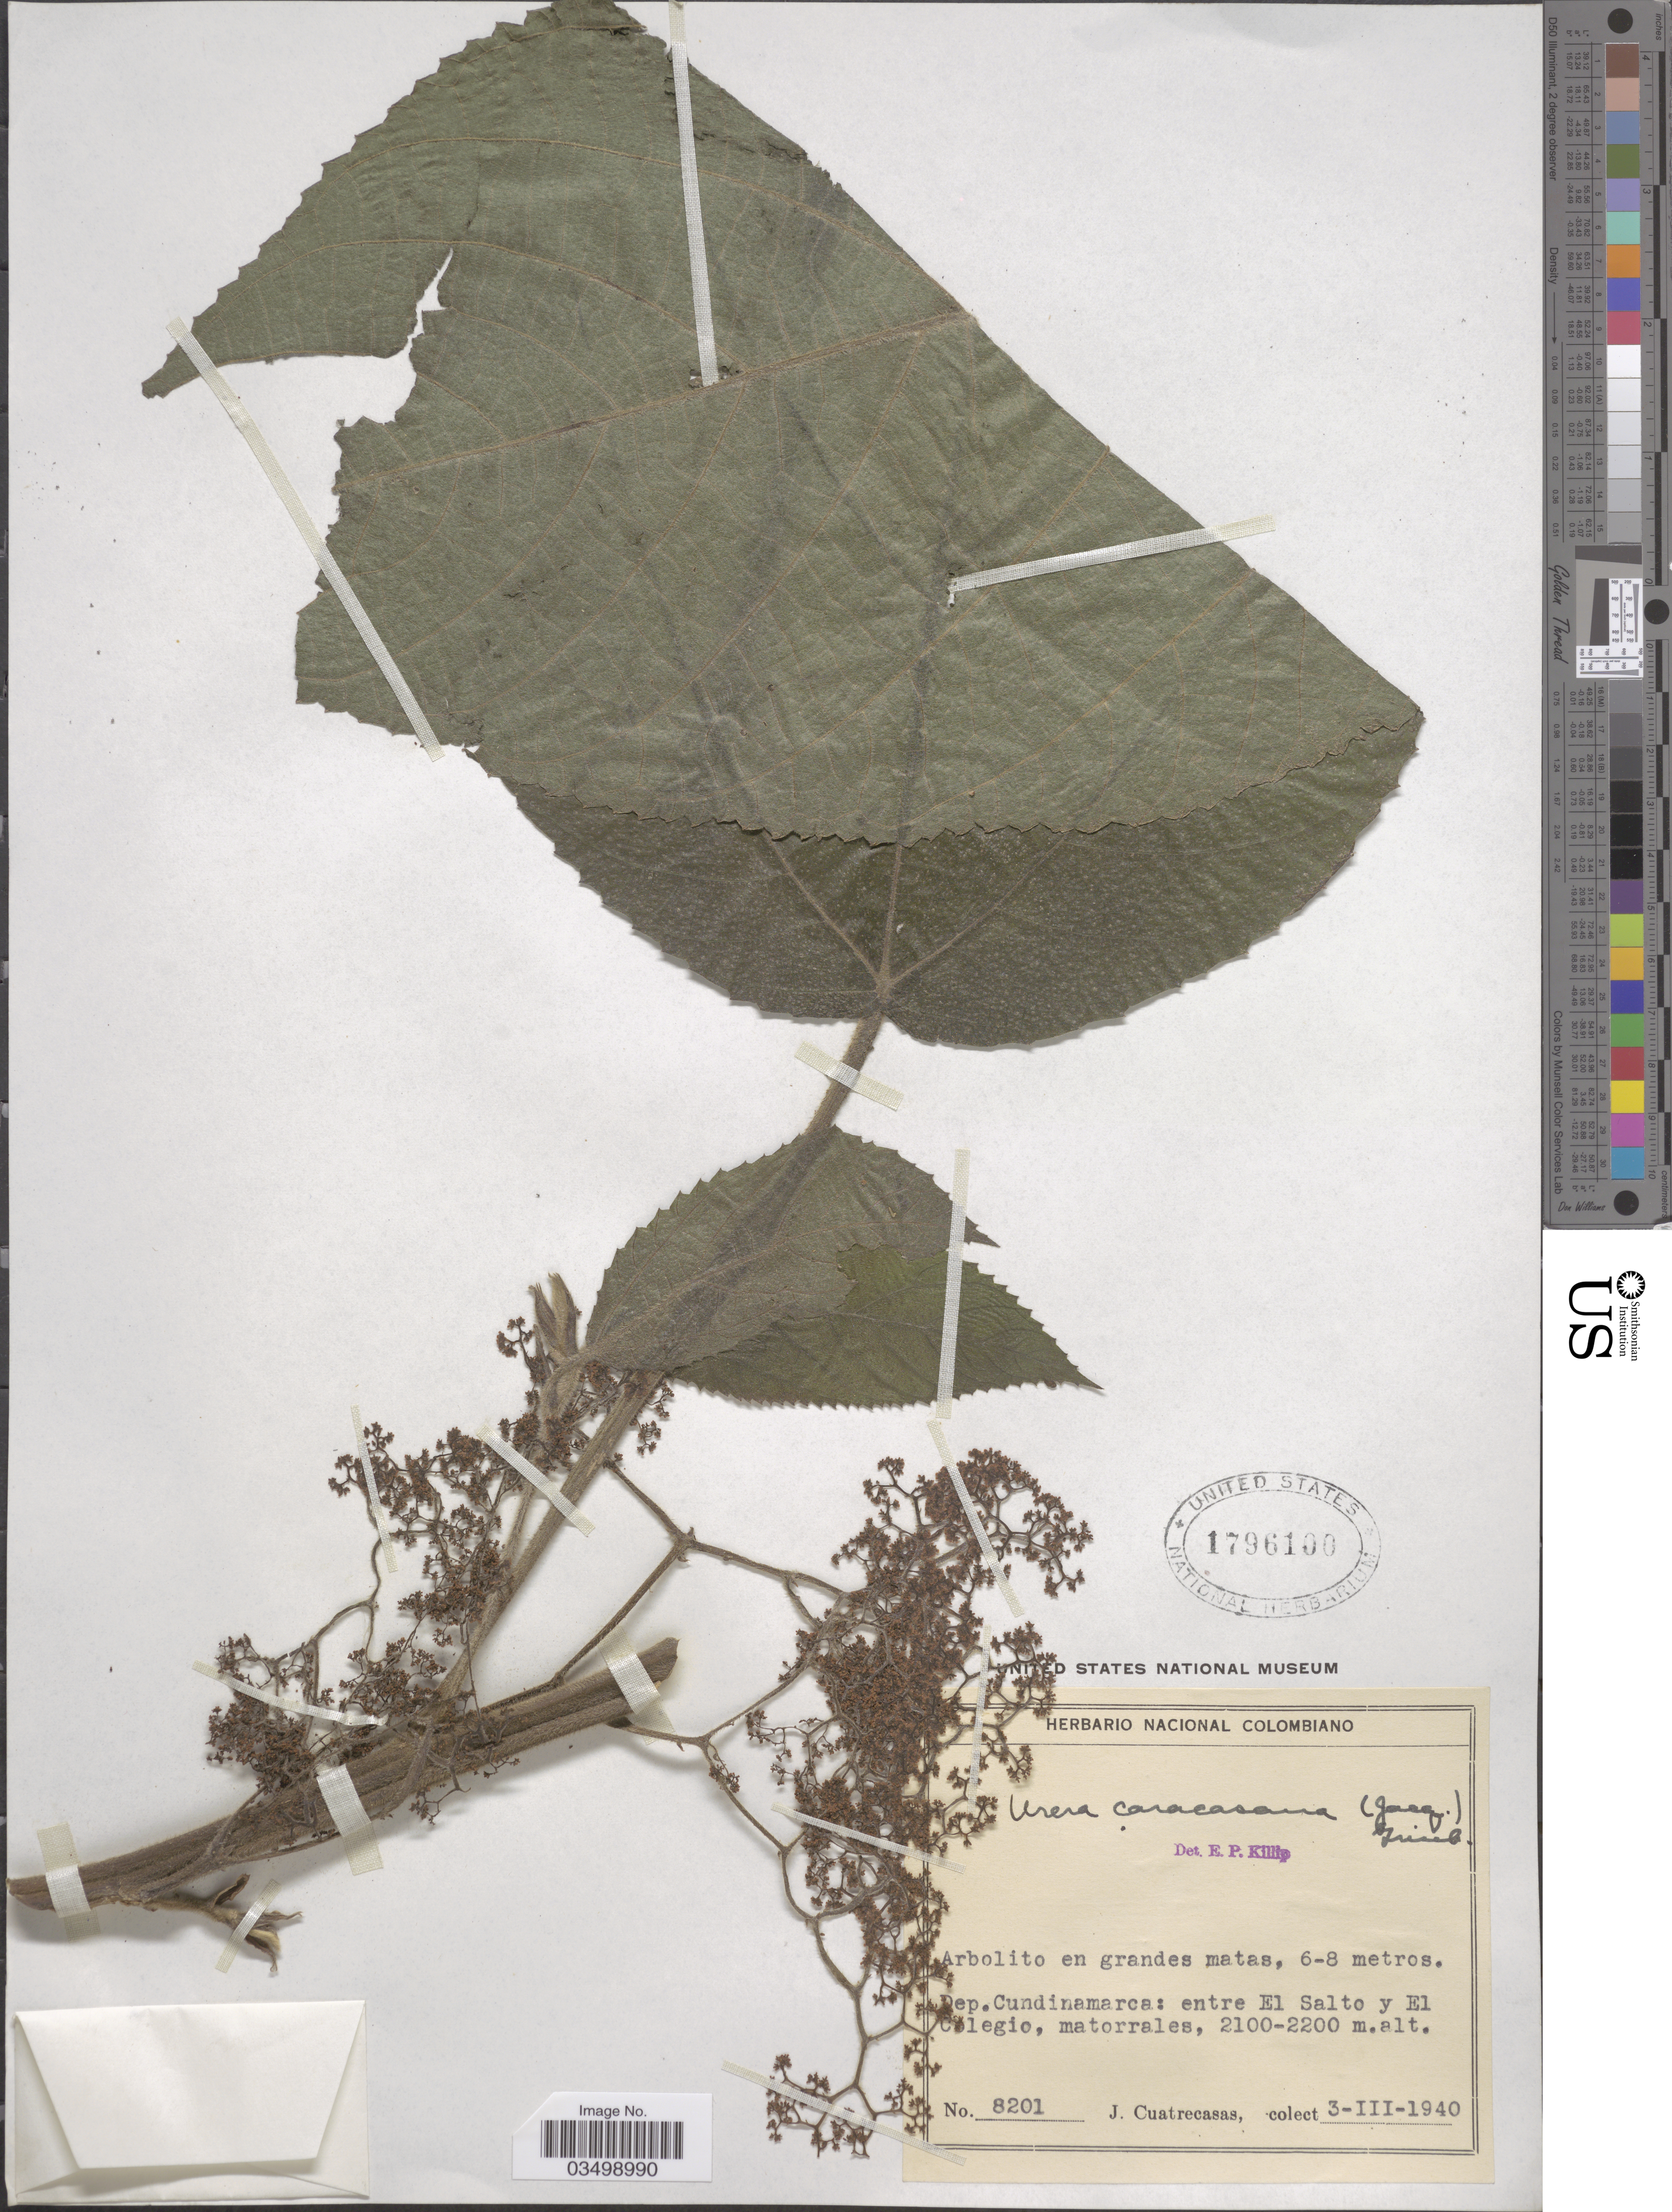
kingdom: Plantae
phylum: Tracheophyta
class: Magnoliopsida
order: Rosales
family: Urticaceae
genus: Urera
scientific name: Urera caracasana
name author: (Jacq.) Gaudich. ex Griseb.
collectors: J. Cuatrecasas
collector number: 8201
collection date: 1940-03-03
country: Colombia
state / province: Cundinamarca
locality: Dep. Cundinamarca: entre El Salto y El Colegio.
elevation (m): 2100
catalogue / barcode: US 1796100